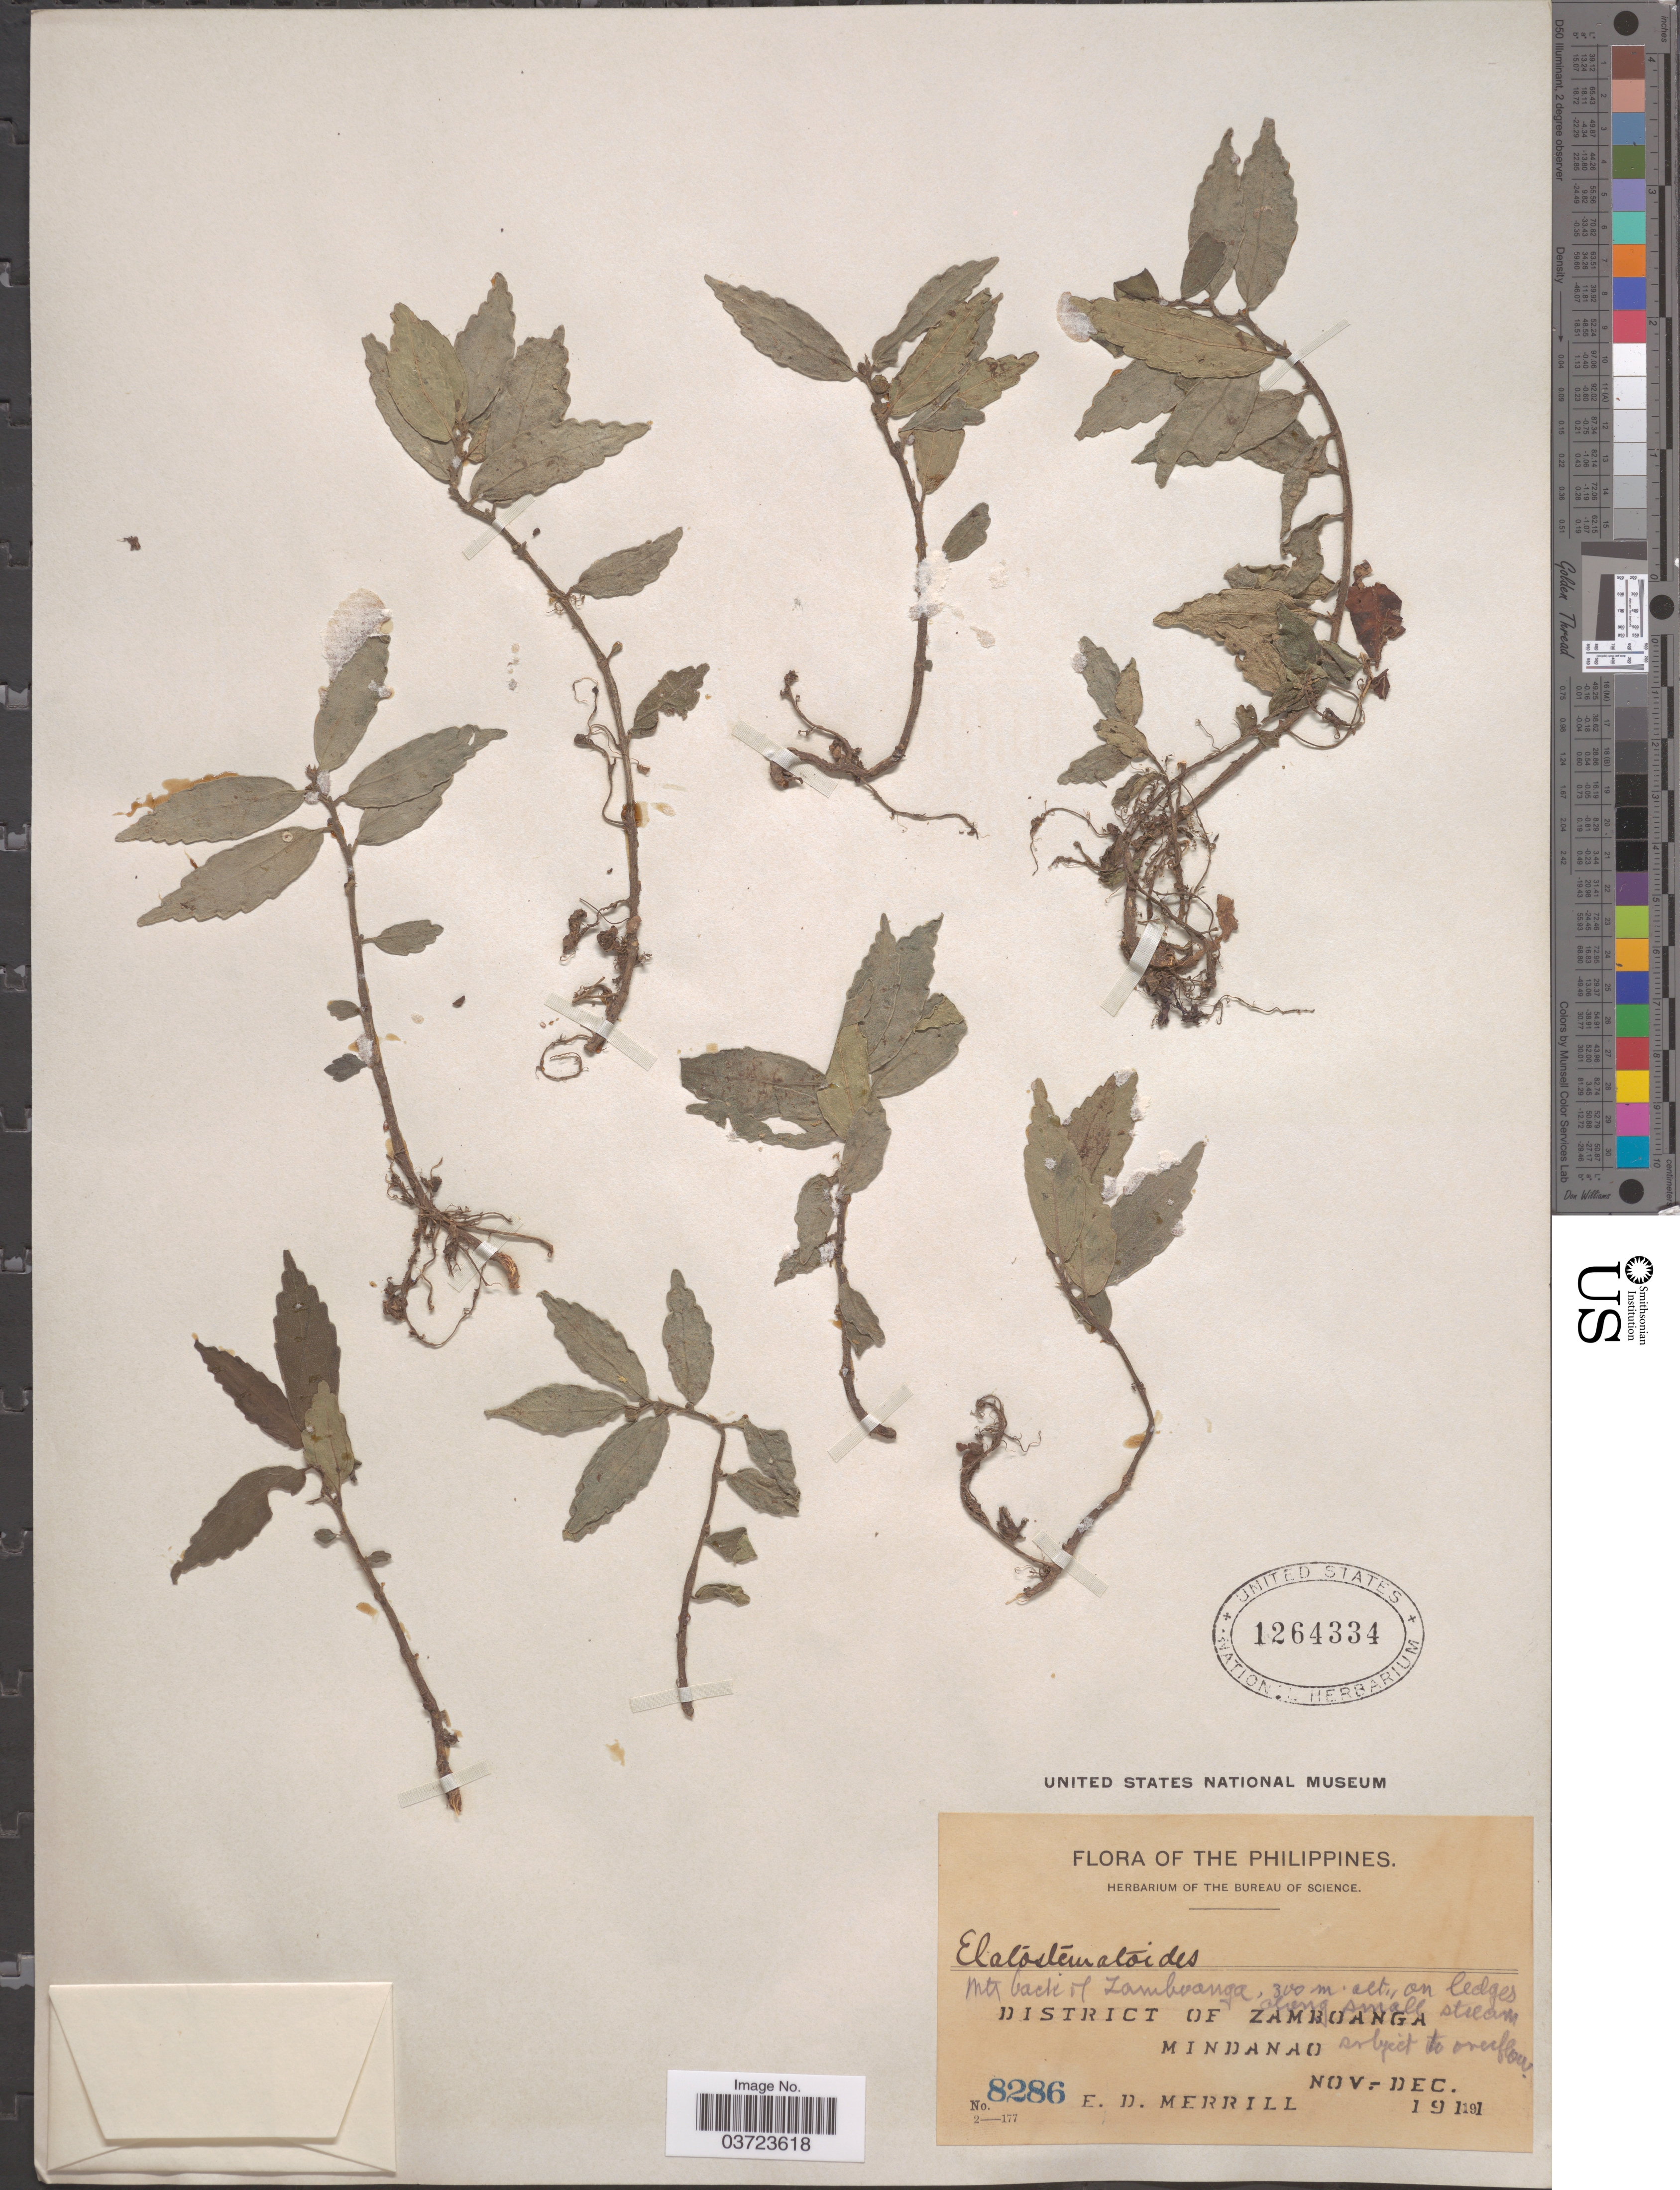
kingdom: Plantae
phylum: Tracheophyta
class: Magnoliopsida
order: Rosales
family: Urticaceae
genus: Elatostema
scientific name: Elatostema sp.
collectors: E. D. Merrill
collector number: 8286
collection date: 1911-11/1911-12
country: Philippines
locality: Mts back of Zamboanga. District of Zamboanga. Mindanao.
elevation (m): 300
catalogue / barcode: US 1264334